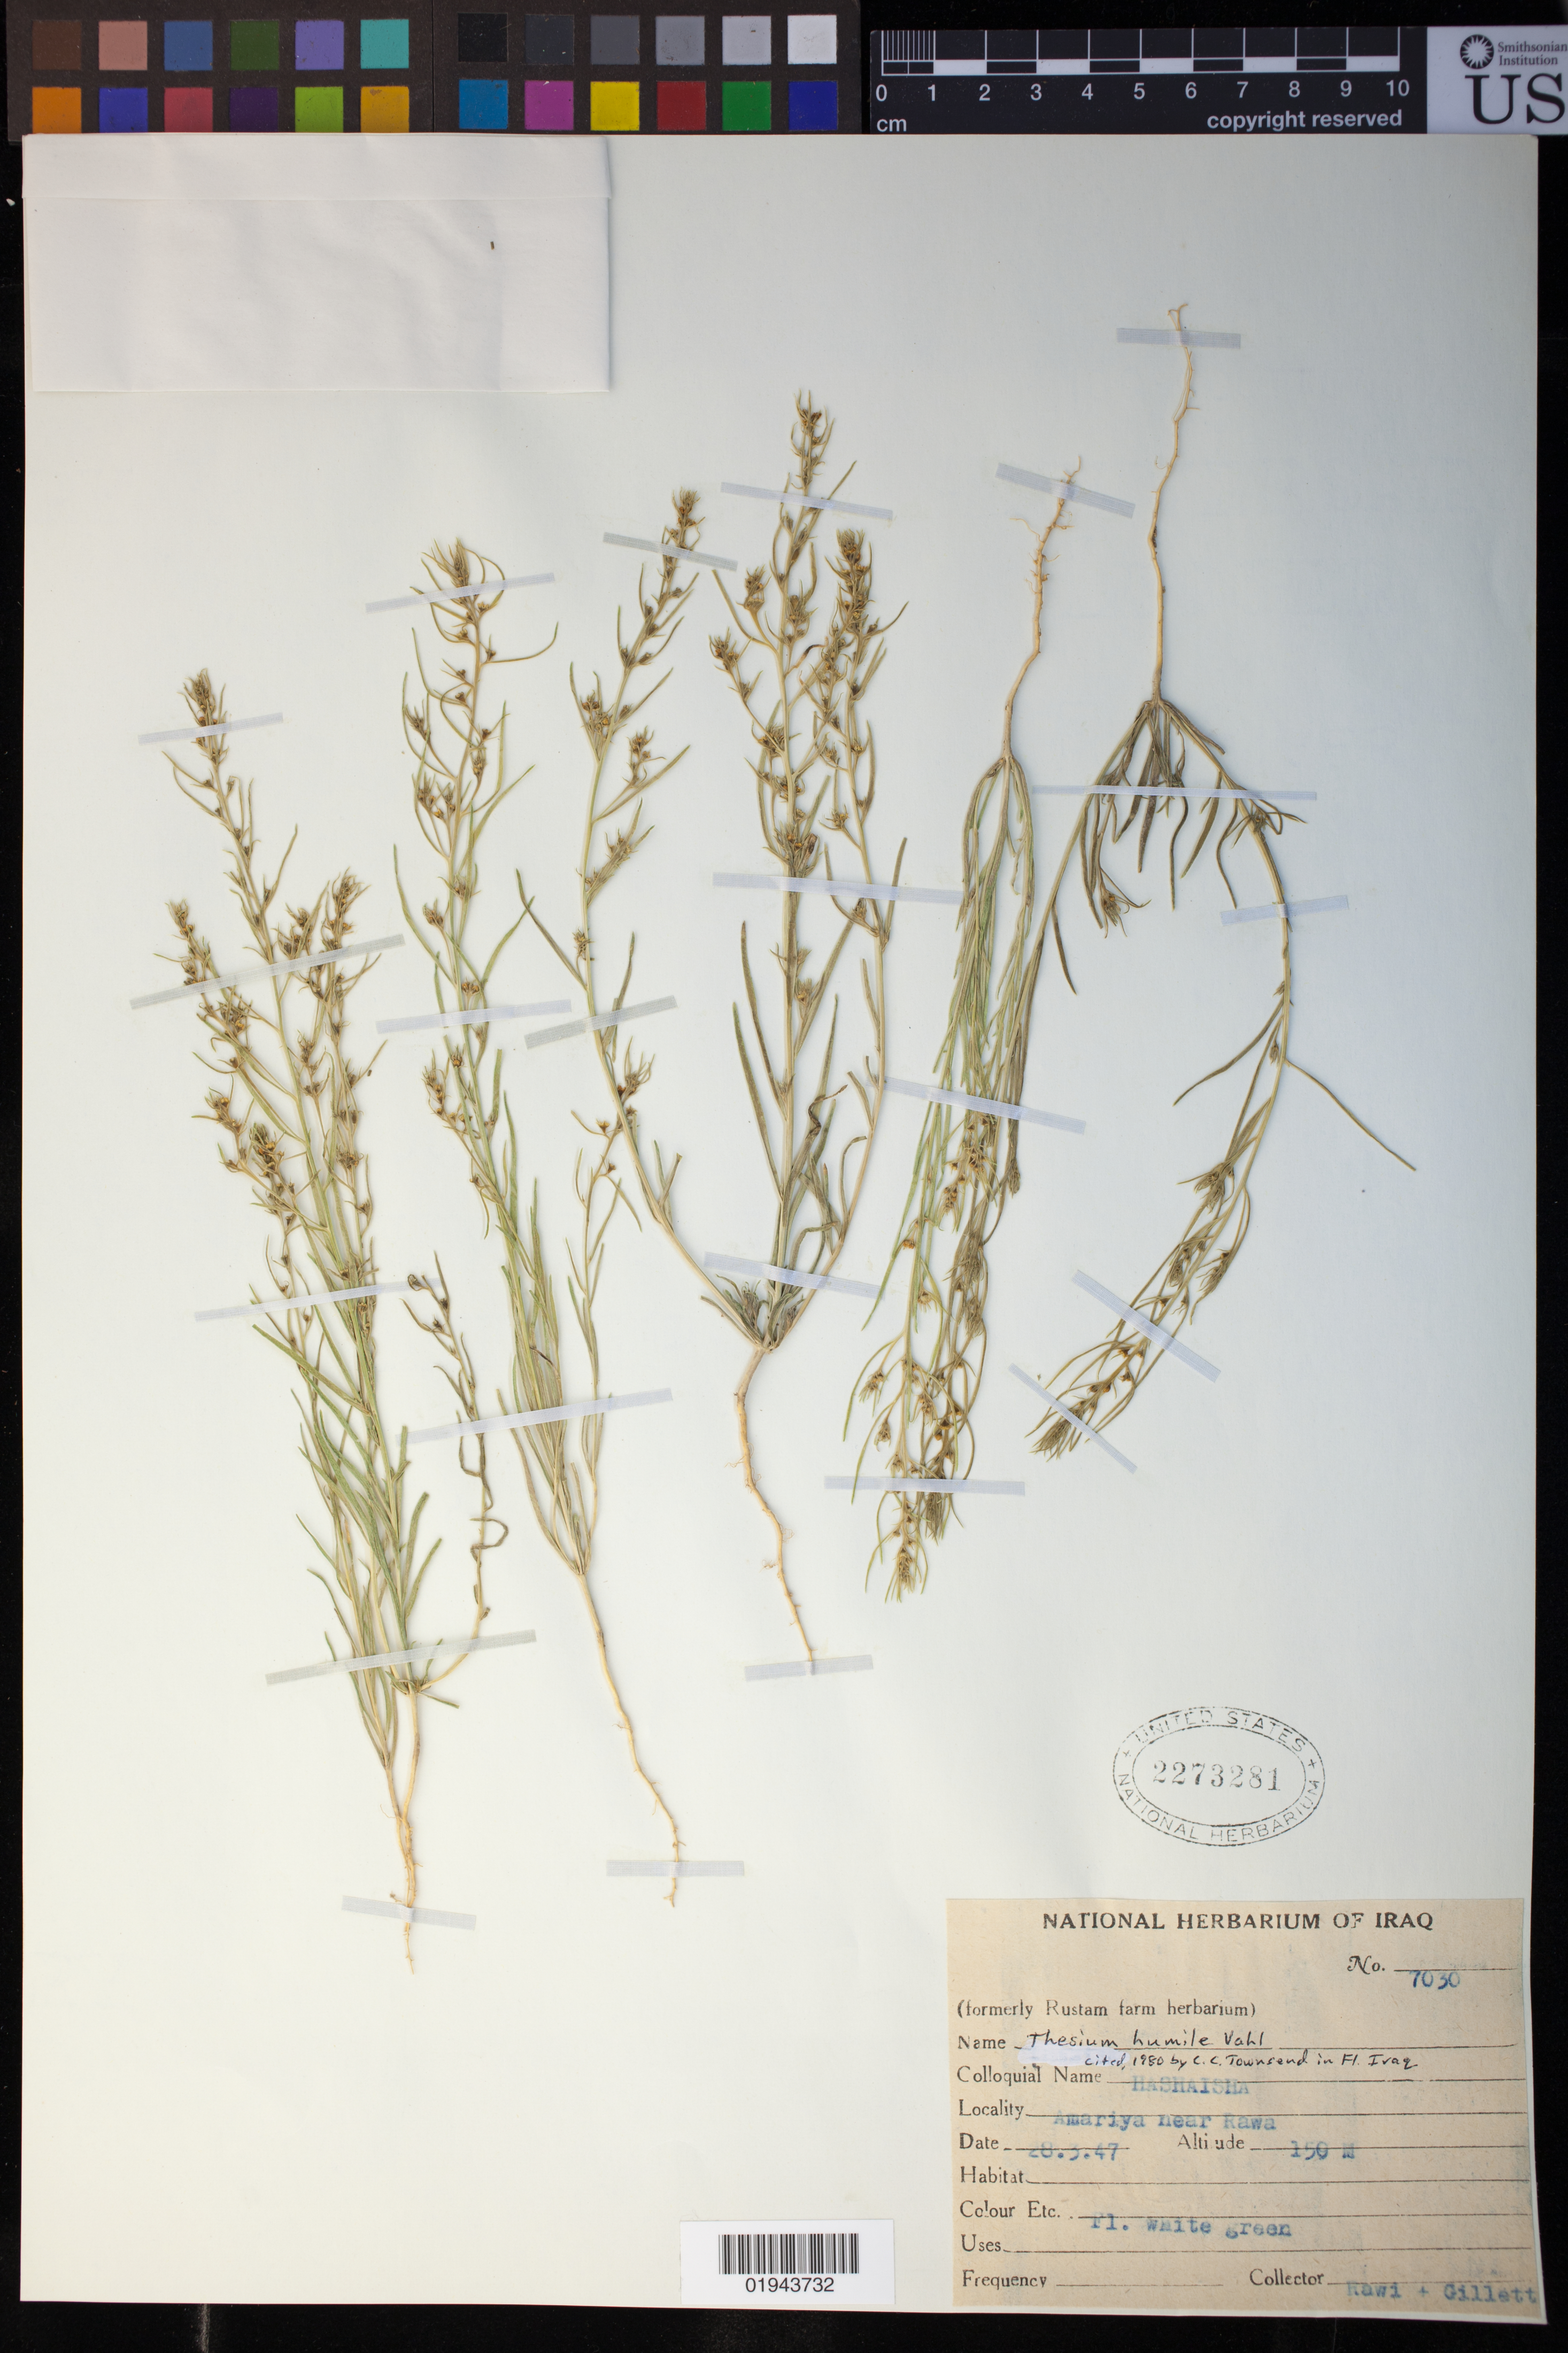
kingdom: Plantae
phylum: Tracheophyta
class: Magnoliopsida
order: Santalales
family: Thesiaceae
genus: Thesium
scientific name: Thesium humile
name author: Vahl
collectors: A. al Rawi & J. B. Gillett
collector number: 7030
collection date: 1947-03-28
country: Israel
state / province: Anbar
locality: Amariya near Rawa [Rawah]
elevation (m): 150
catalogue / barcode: US 2273281